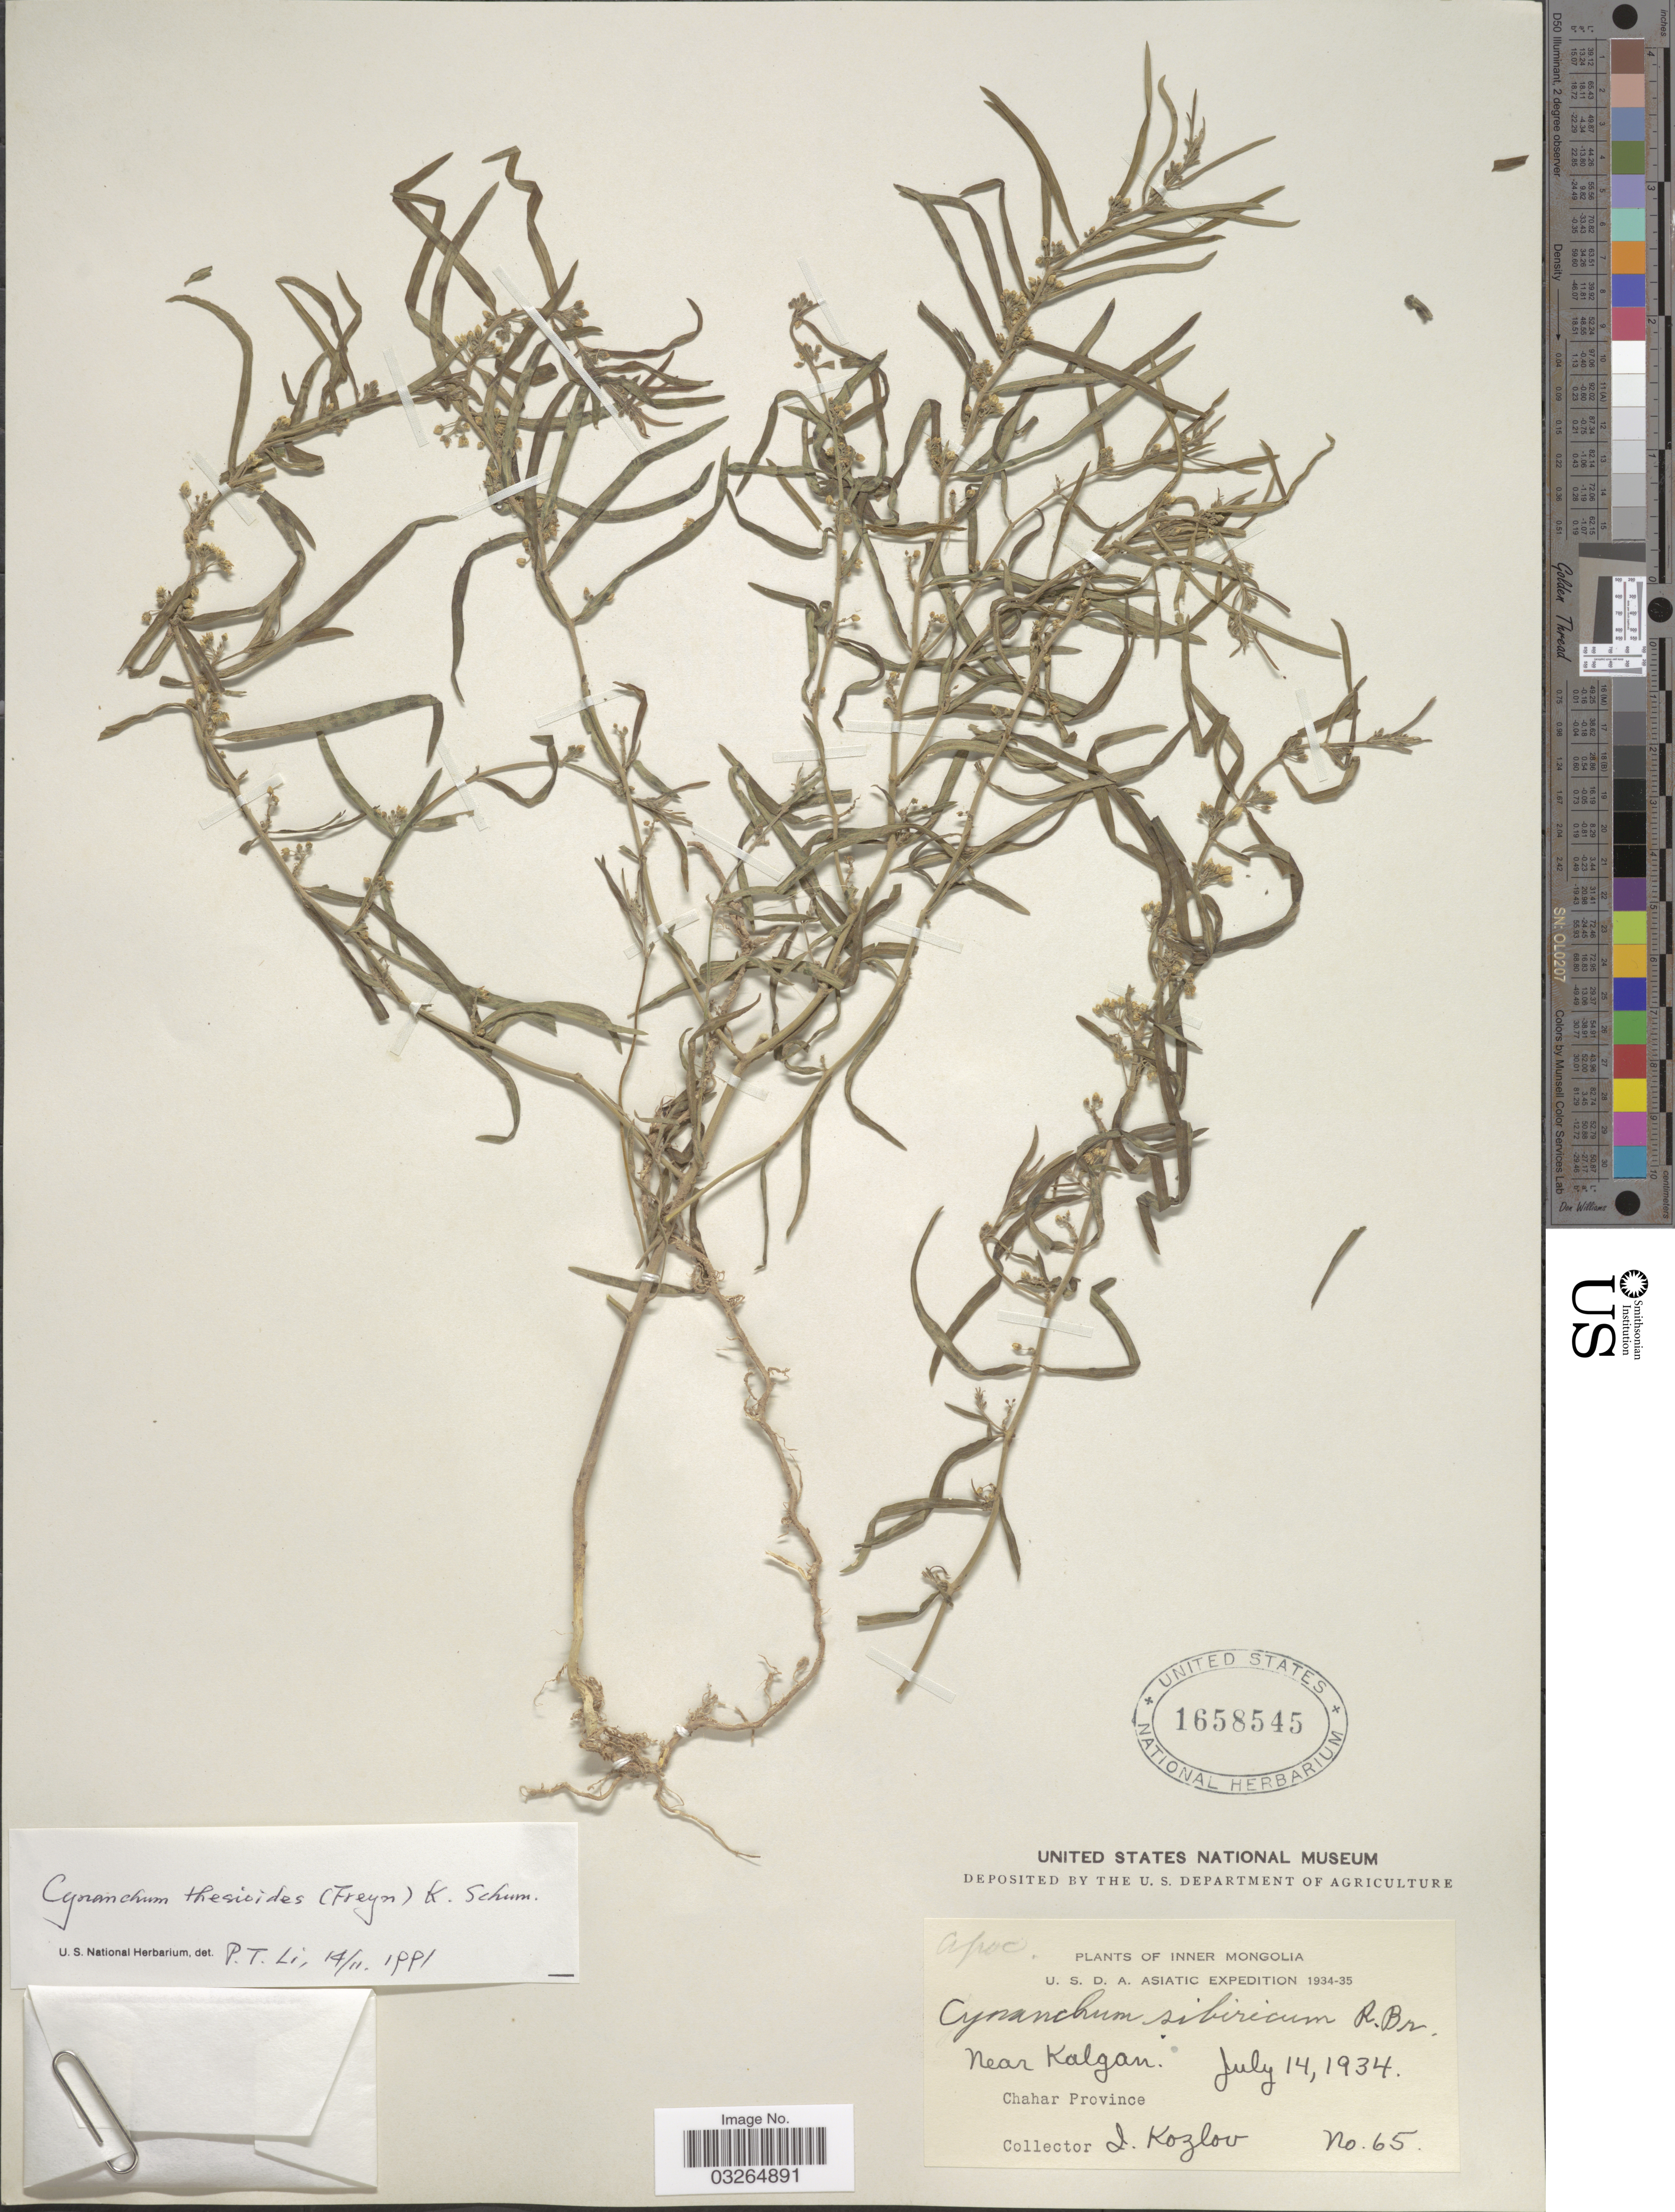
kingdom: Plantae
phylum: Tracheophyta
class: Magnoliopsida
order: Gentianales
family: Apocynaceae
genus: Cynanchum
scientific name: Cynanchum thesioides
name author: (Freyn) K. Schum.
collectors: I. Kozlov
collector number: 65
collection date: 1934-07-14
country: China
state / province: Nei Monggol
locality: Inner Mongolia. Near Kalgan. Chahar Province.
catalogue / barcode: US 1658545